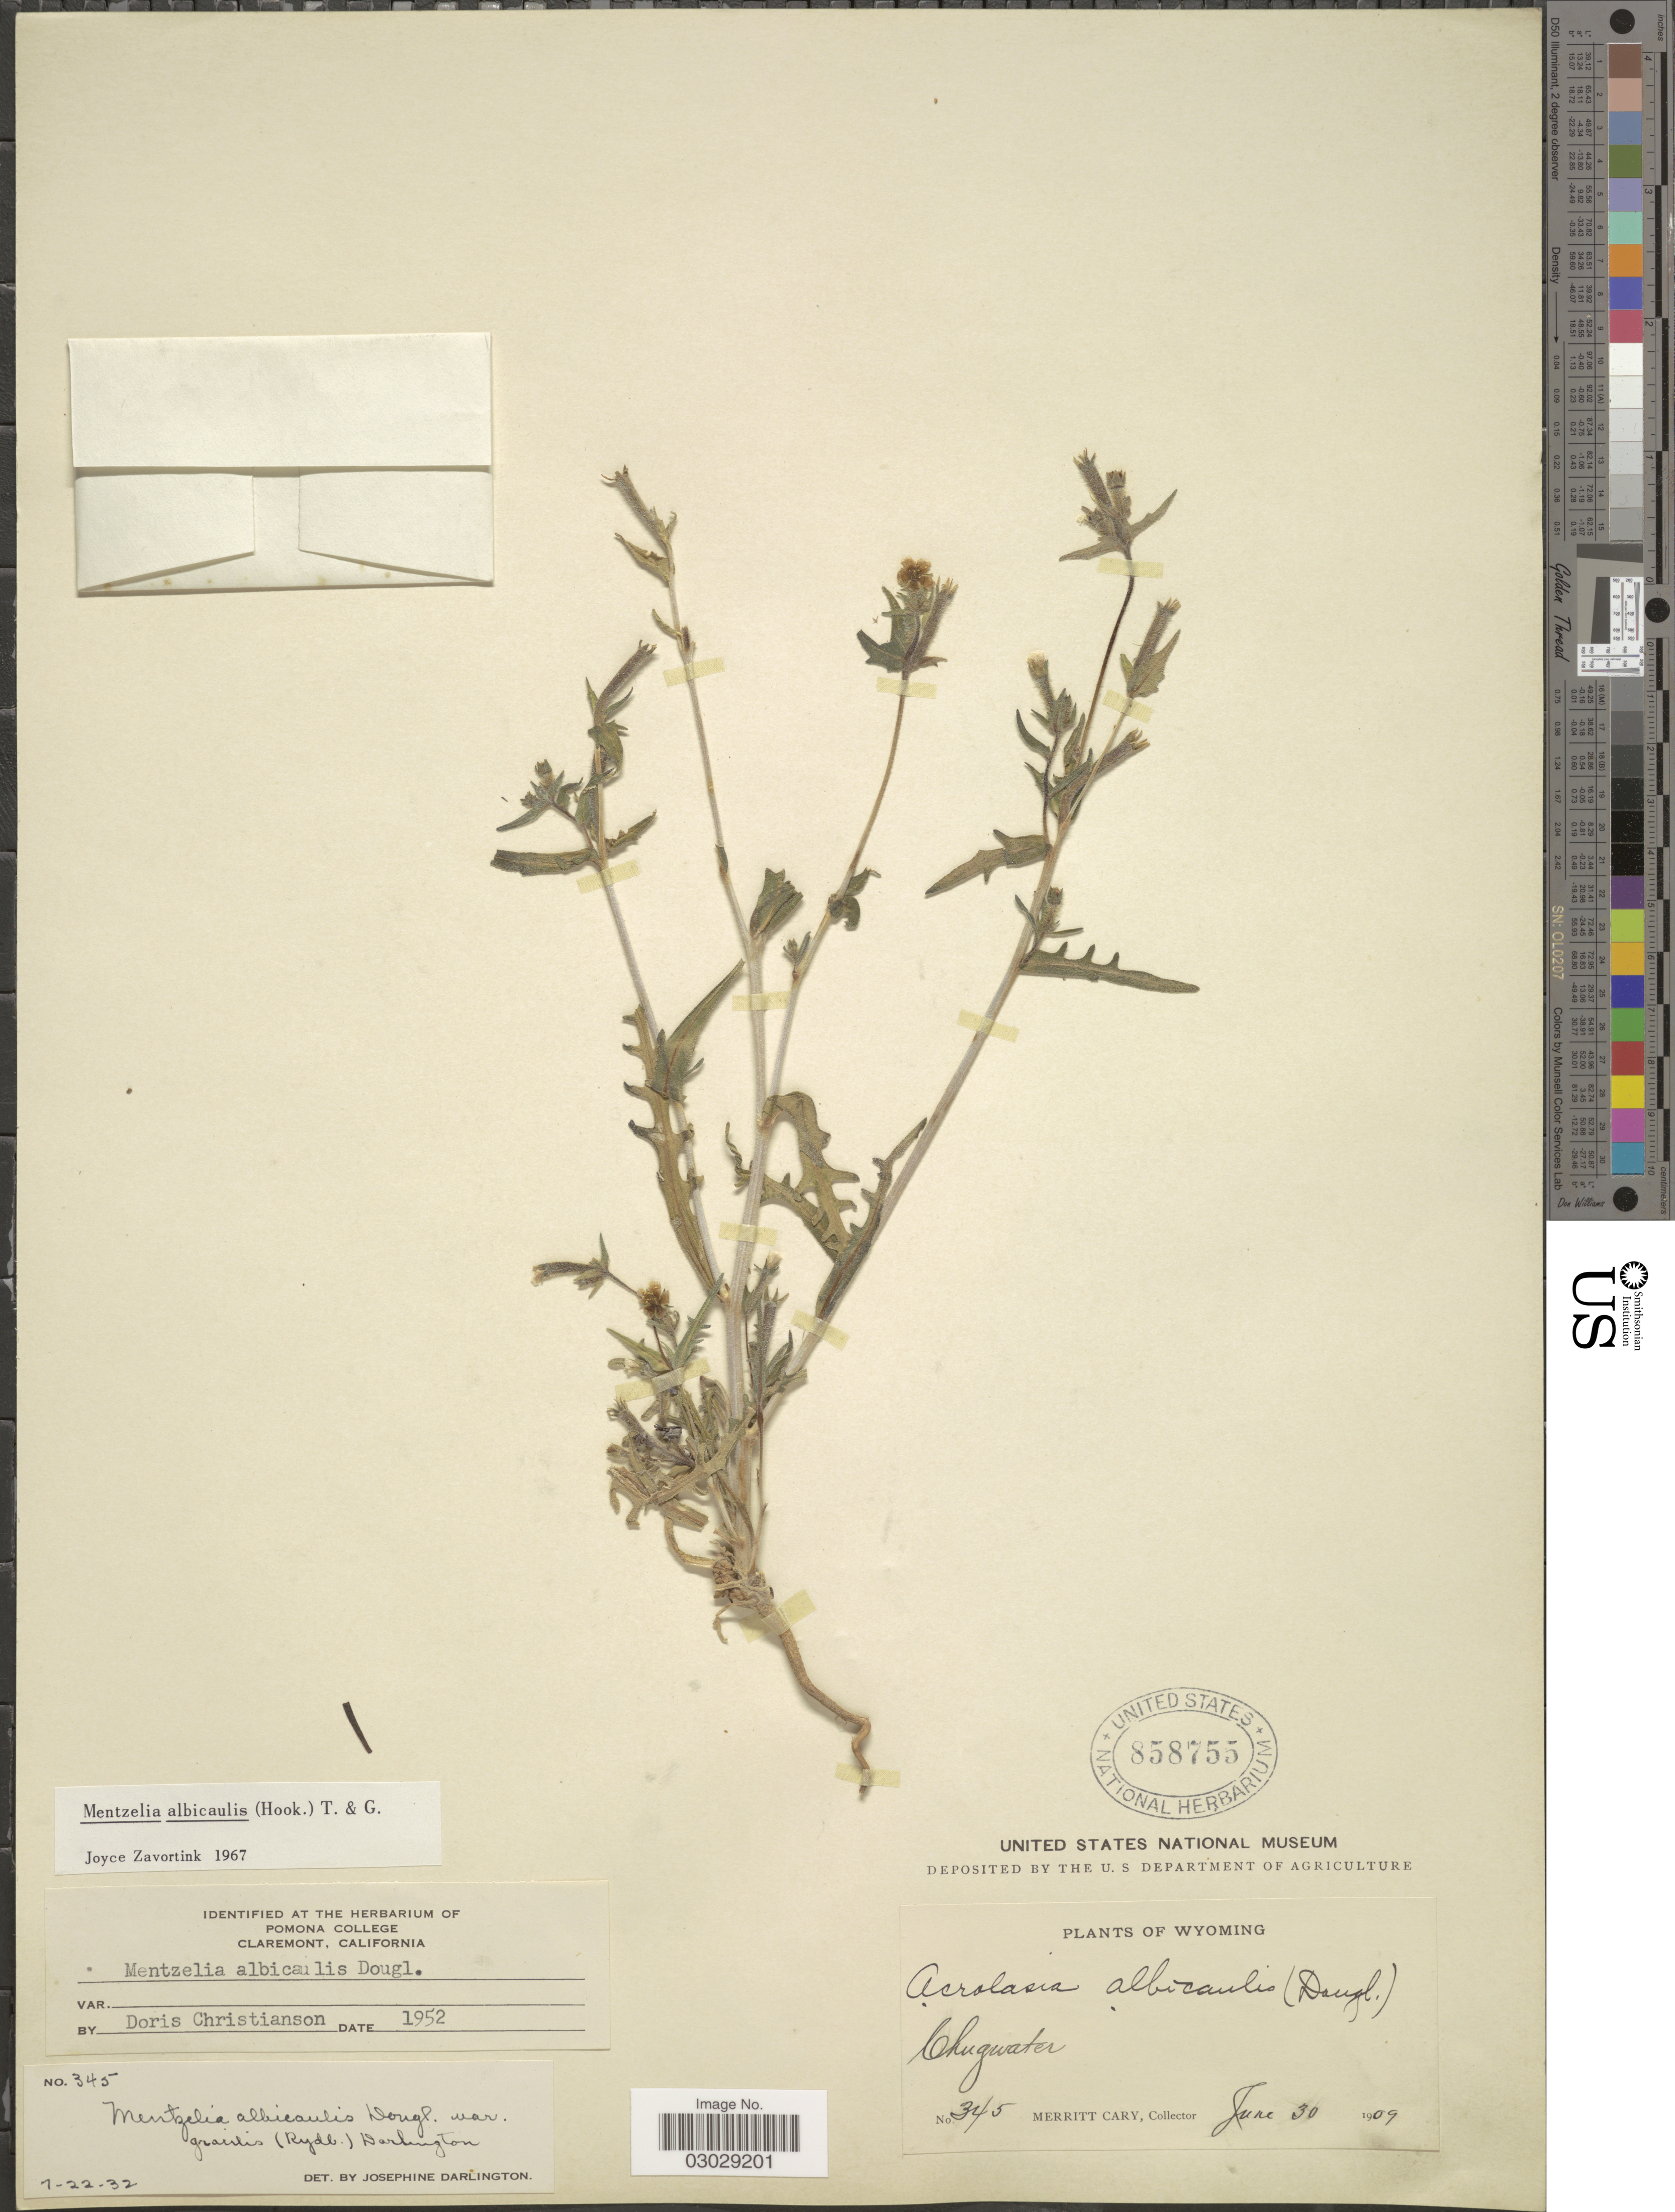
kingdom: Plantae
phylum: Tracheophyta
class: Magnoliopsida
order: Cornales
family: Loasaceae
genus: Mentzelia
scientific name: Mentzelia albicaulis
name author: (Douglas ex Hook.) Douglas ex Torr. & A. Gray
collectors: M. Cary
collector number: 345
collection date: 1909-06-30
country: United States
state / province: Wyoming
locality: Chugwater.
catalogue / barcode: US 858755